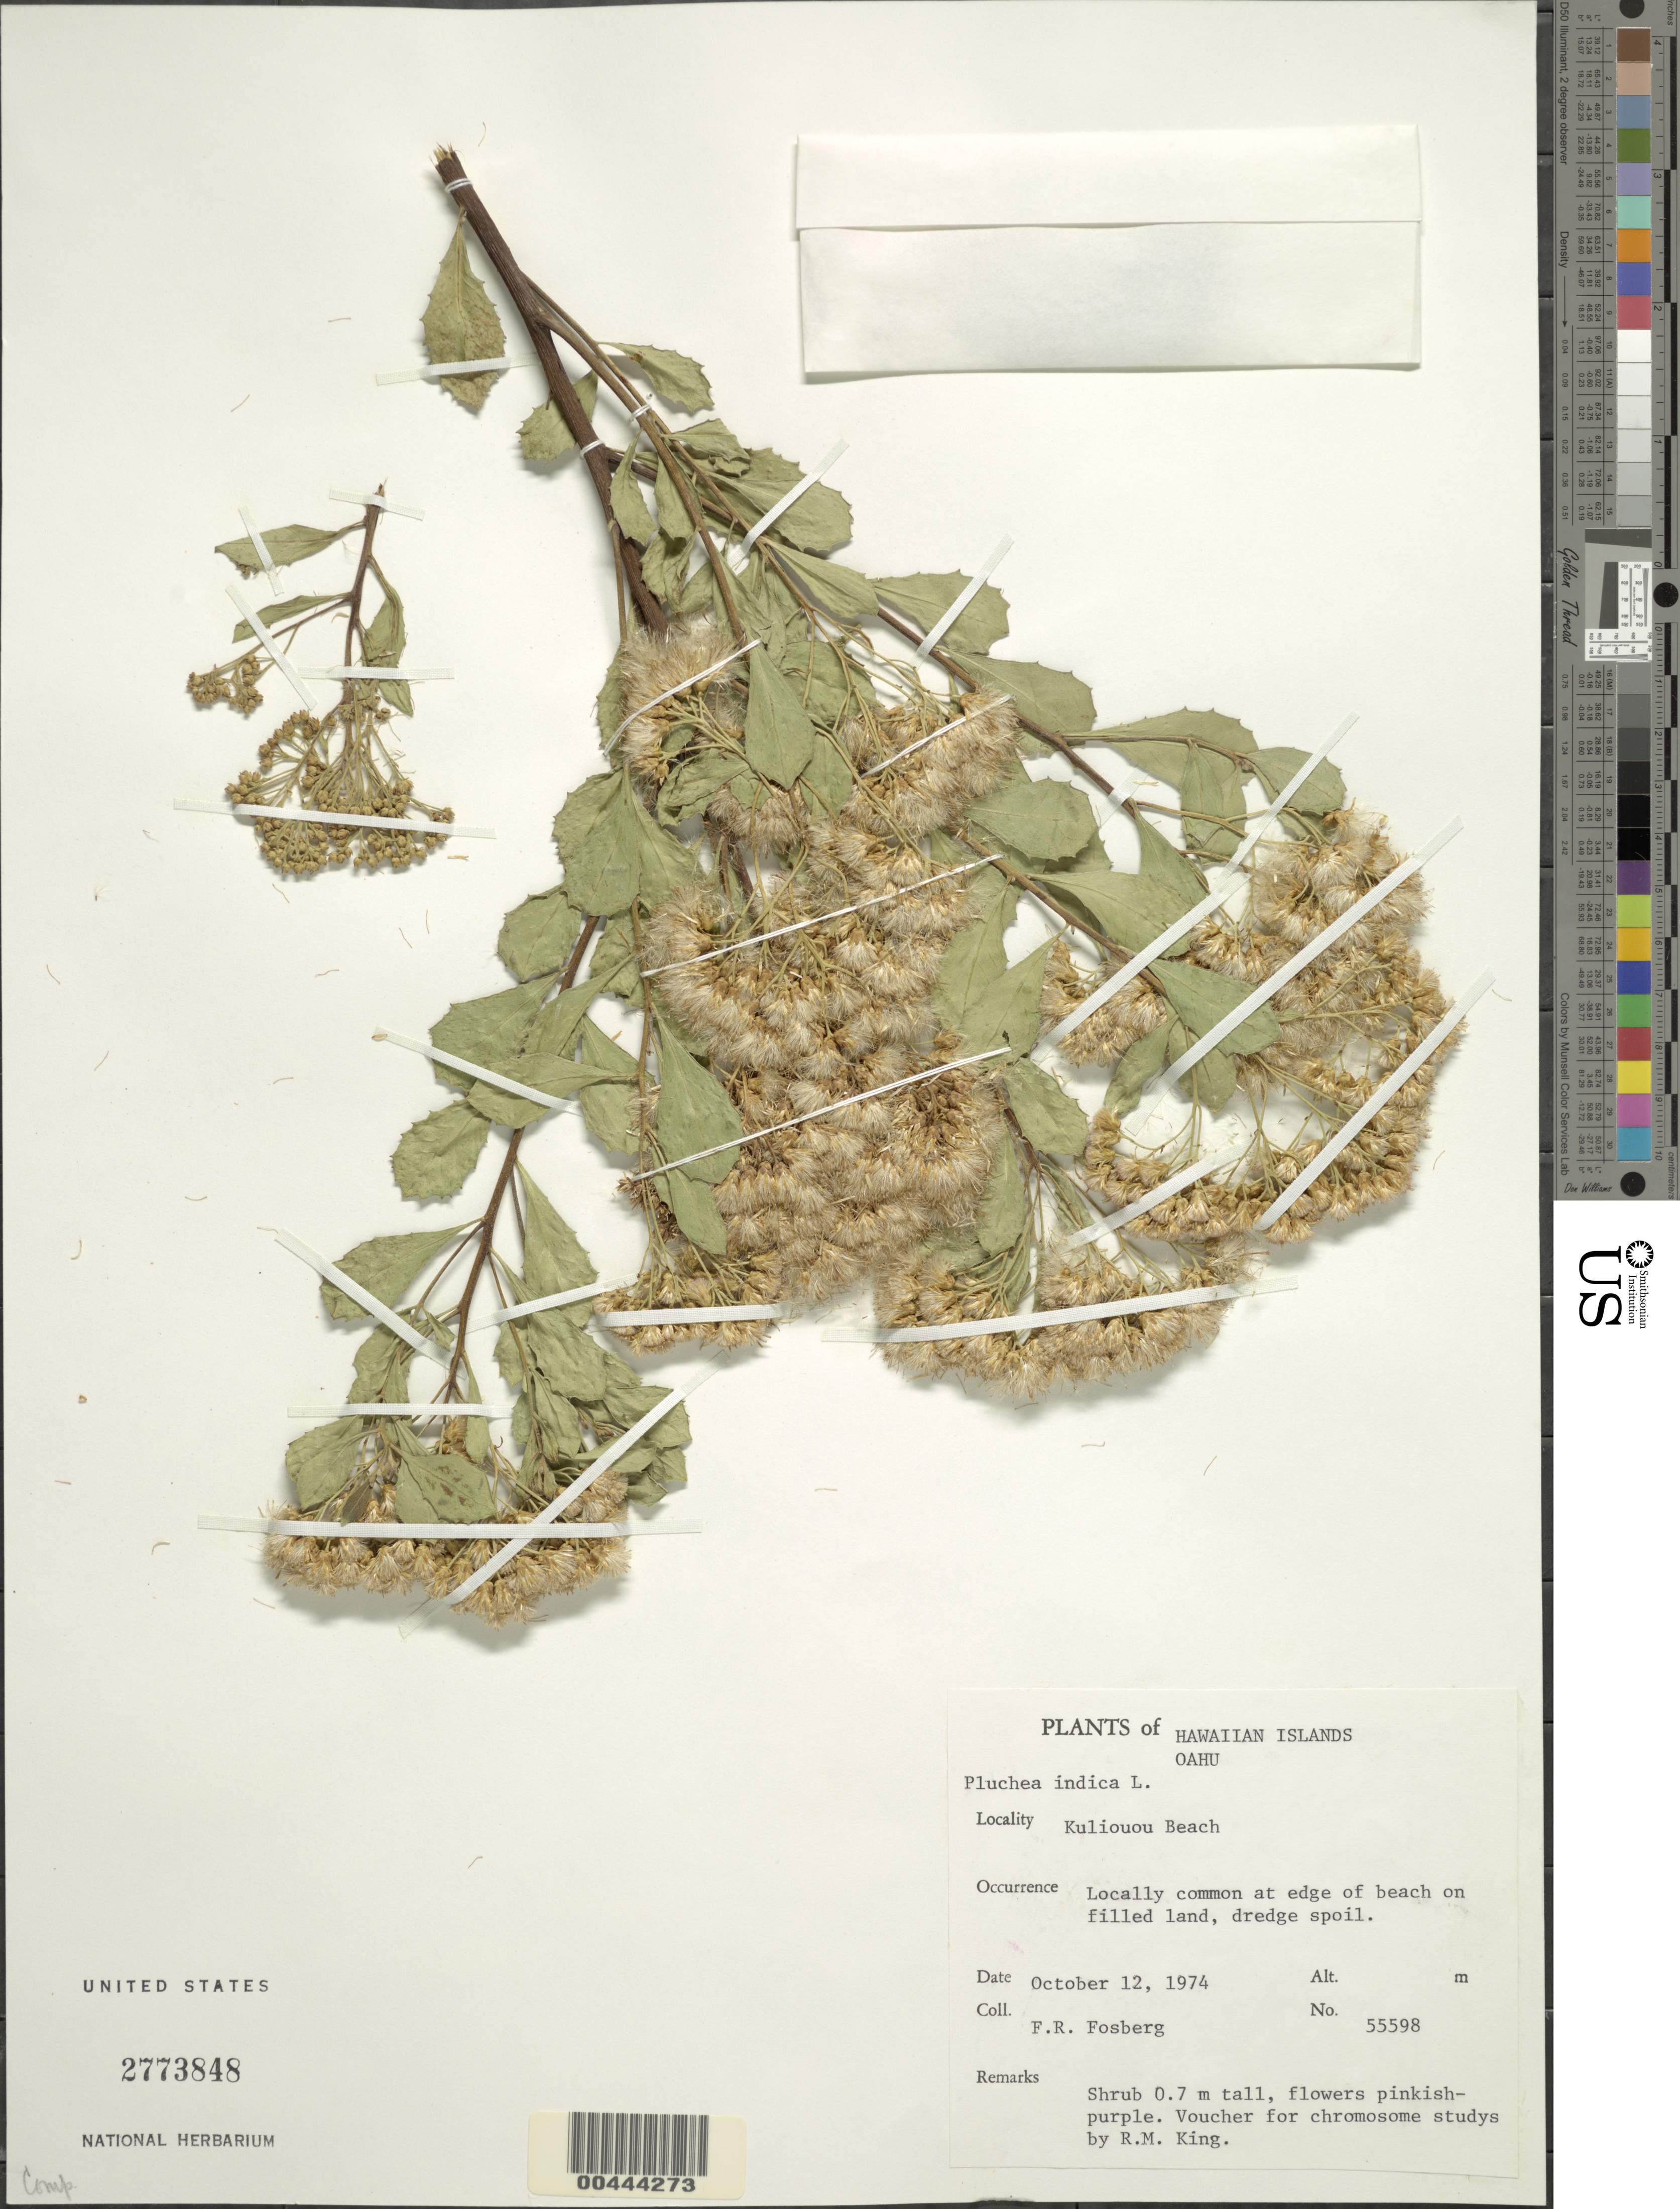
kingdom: Plantae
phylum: Tracheophyta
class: Magnoliopsida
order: Asterales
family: Asteraceae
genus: Pluchea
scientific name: Pluchea indica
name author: (L.) Less.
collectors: F. R. Fosberg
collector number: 55598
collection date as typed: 12 Oct 1974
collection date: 1974-10-12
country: United States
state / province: Hawaii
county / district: Honolulu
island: Oahu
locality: Kuliouou Beach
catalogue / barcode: US 2773848